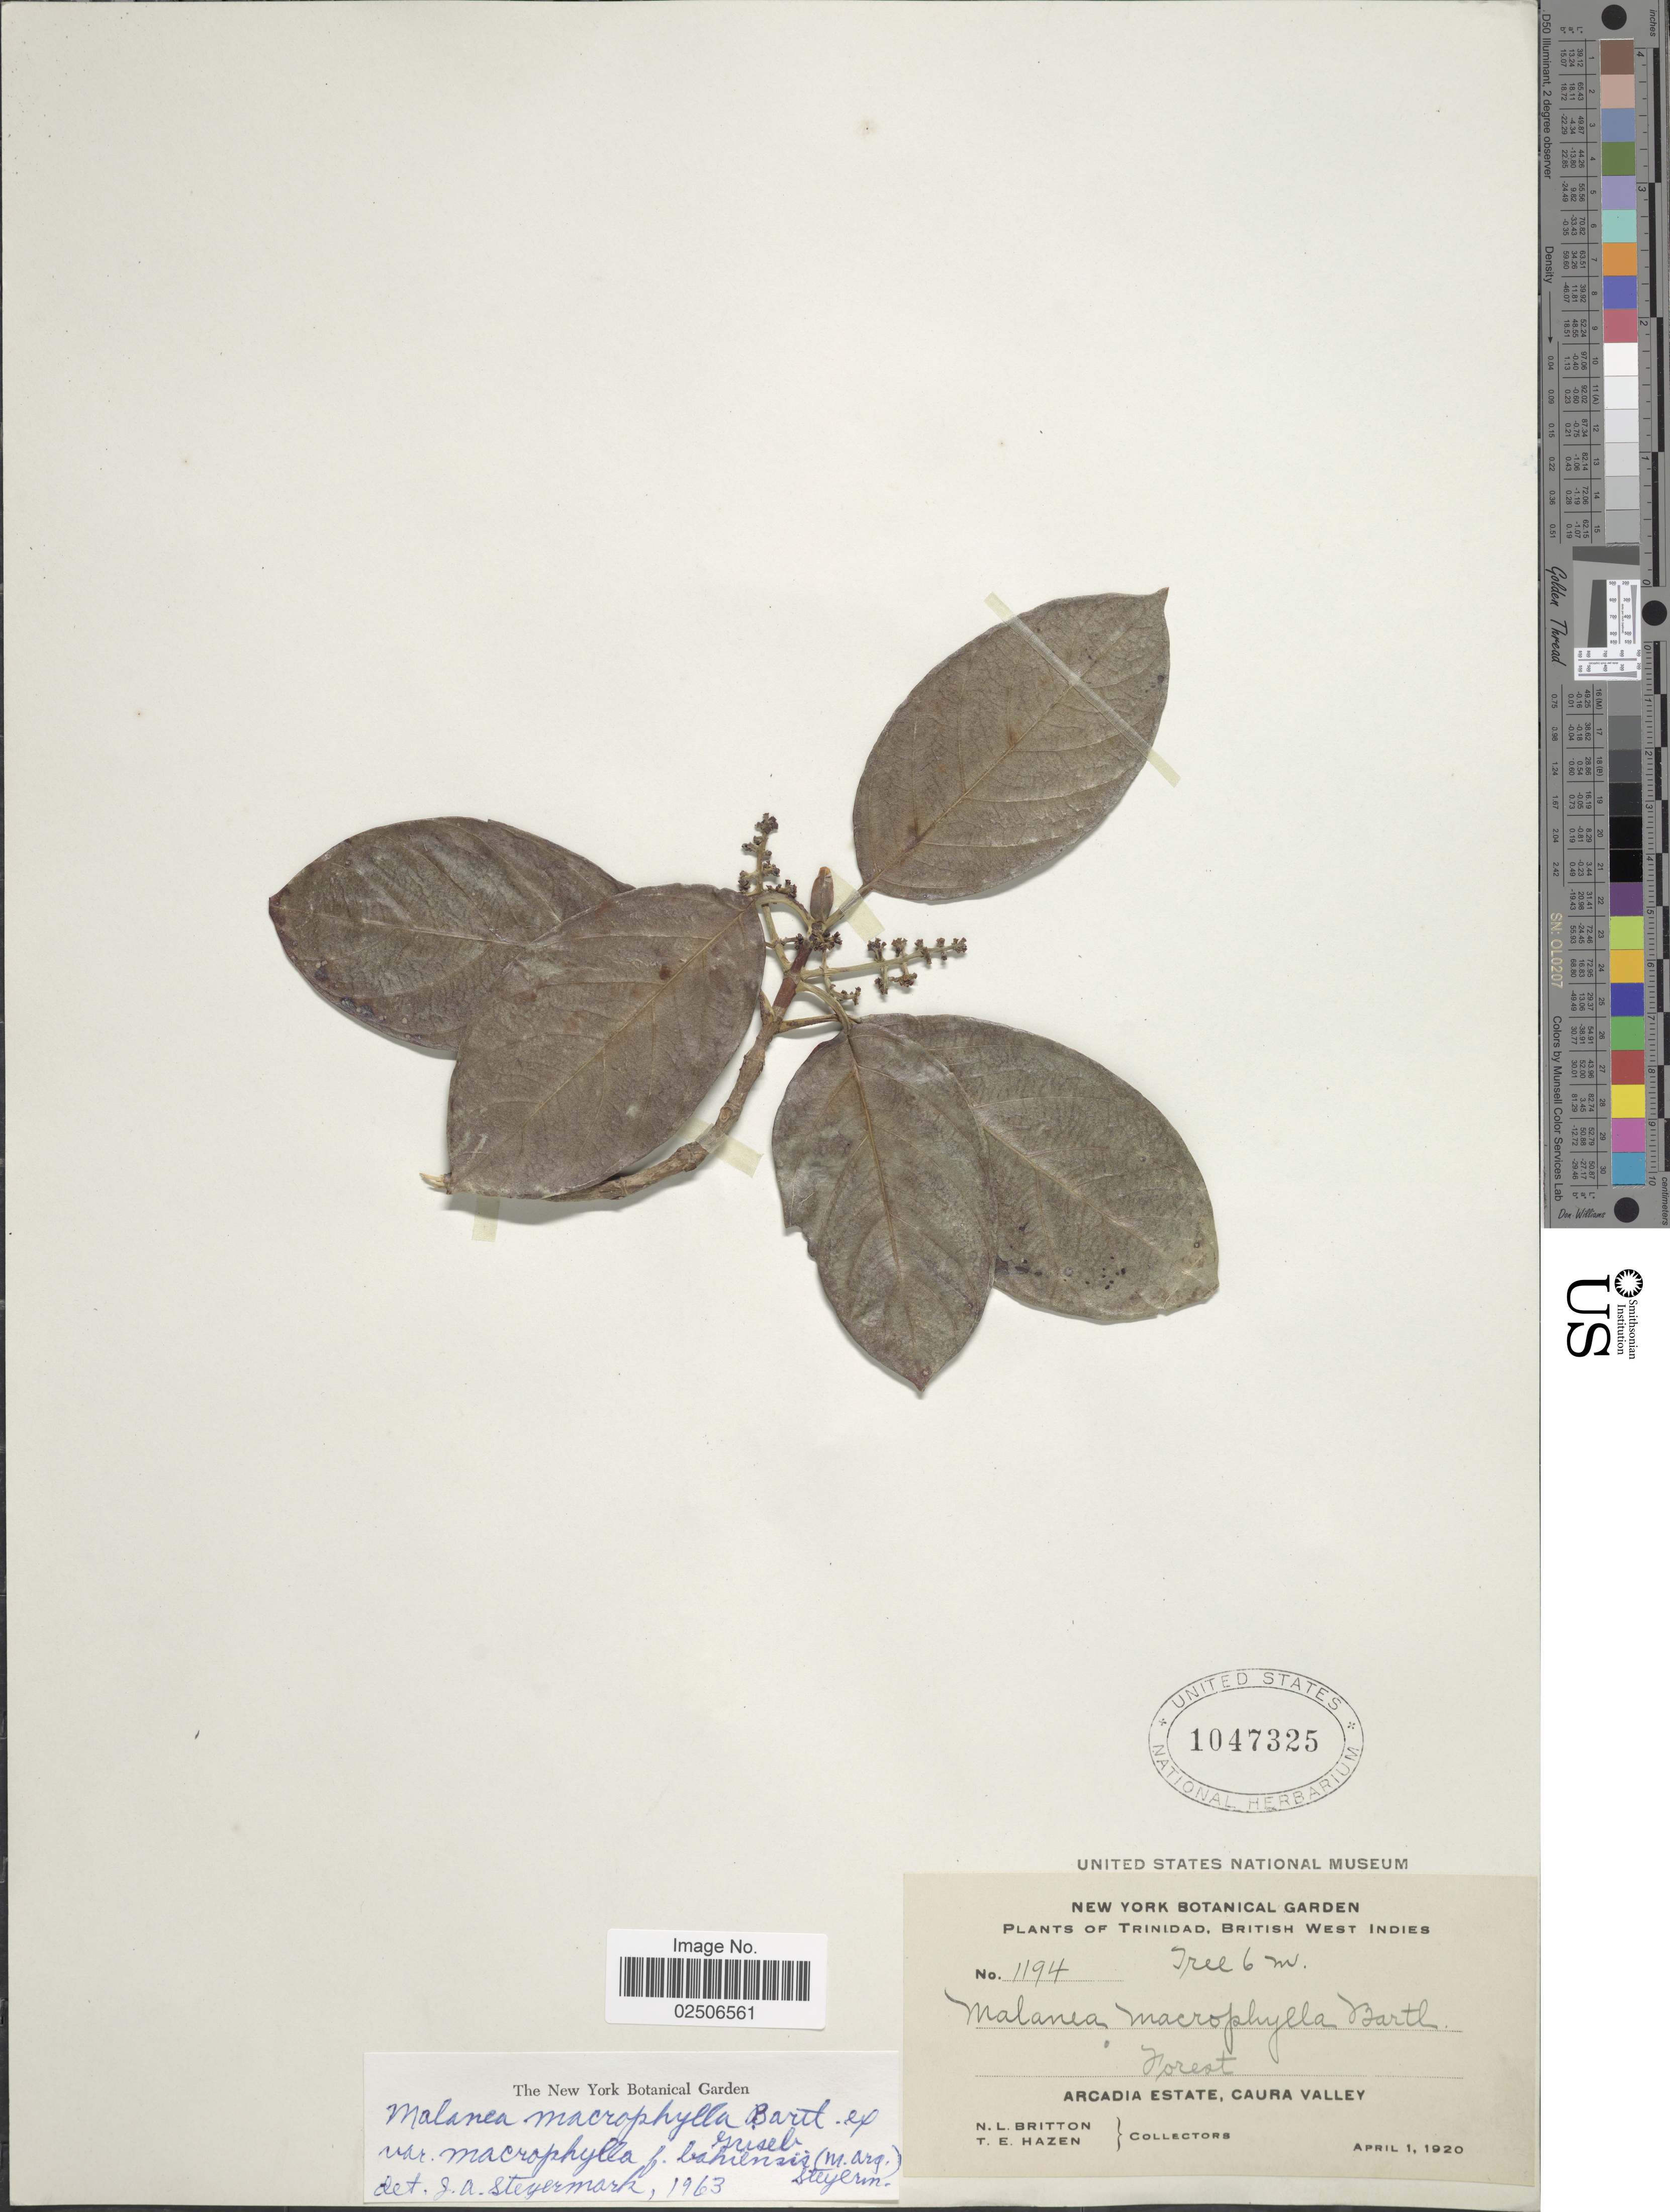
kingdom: Plantae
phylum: Tracheophyta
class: Magnoliopsida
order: Gentianales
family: Rubiaceae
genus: Malanea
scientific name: Malanea macrophylla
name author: Bartl. ex Griseb.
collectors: N. Britton & T. E. Hazen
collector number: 1194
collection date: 1920-04-01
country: Trinidad and Tobago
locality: Trinidad, British West Indies, Arcadia Estate, Caura Valley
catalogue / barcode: US 1047325